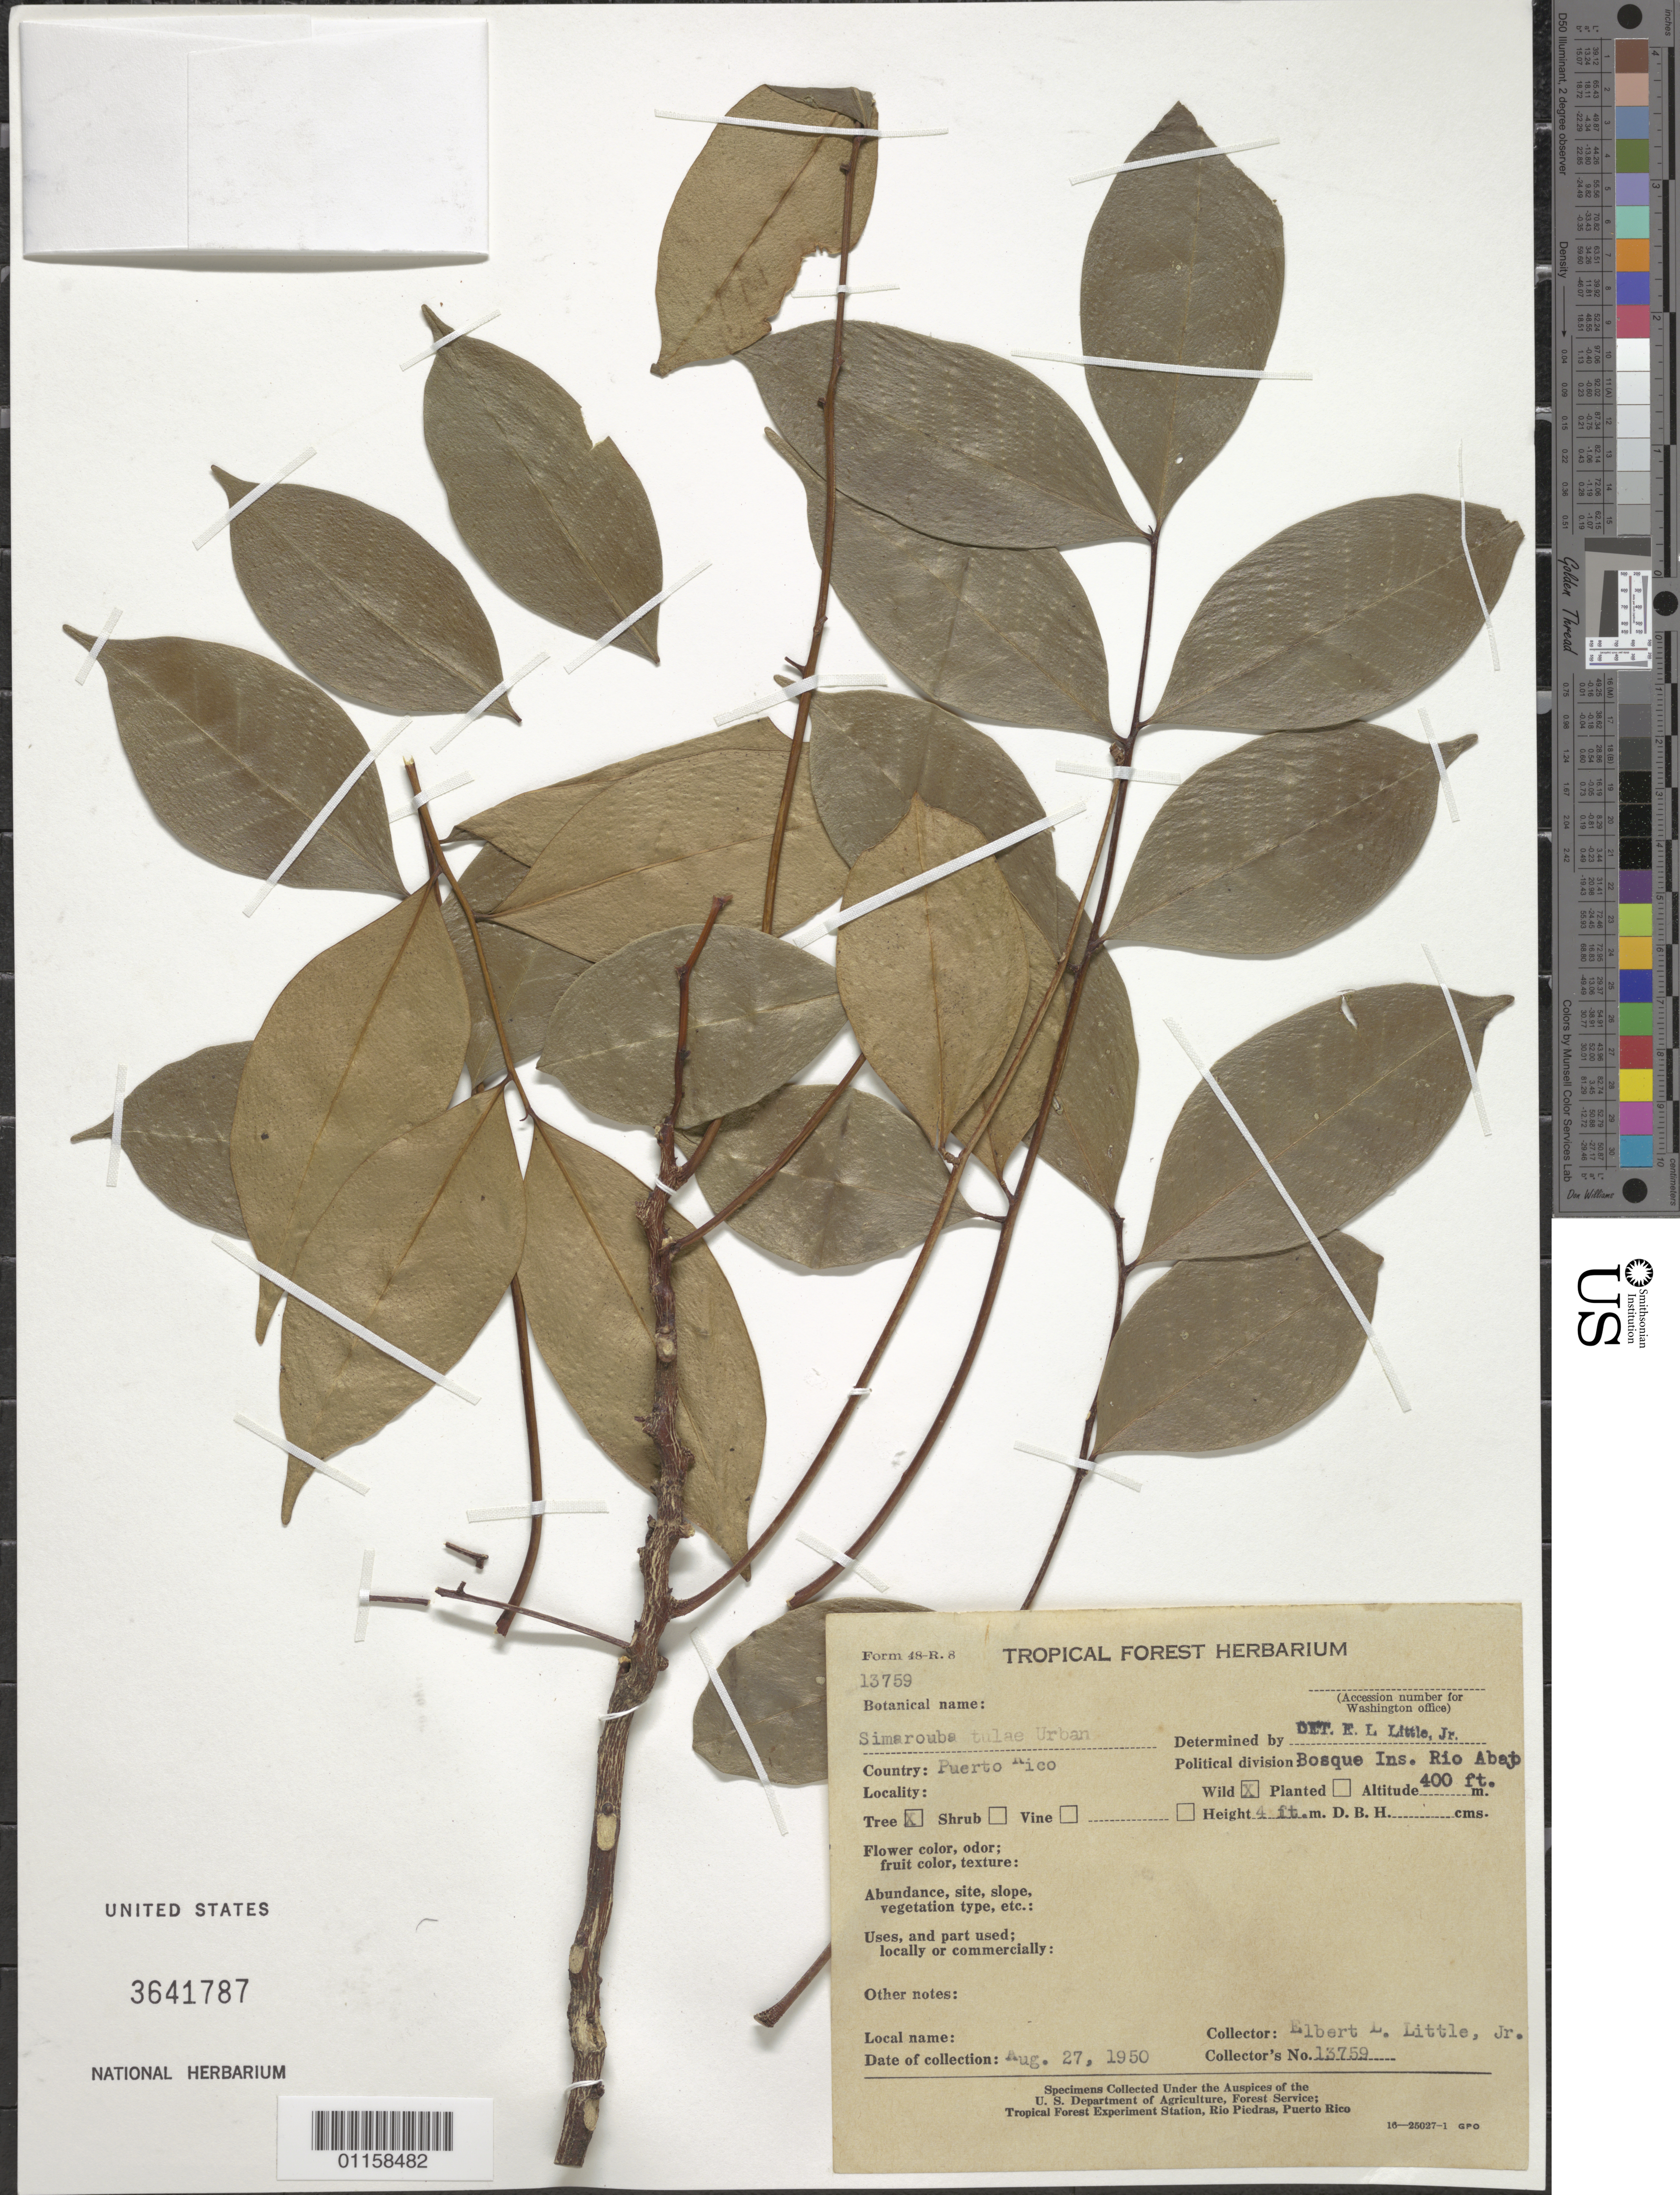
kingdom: Plantae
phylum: Tracheophyta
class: Magnoliopsida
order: Sapindales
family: Simaroubaceae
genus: Simarouba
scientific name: Simarouba tulae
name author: Urb.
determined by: Little, Elbert L., Jr., (FSSR), United States Department of Agriculture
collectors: E. L. Little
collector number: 13759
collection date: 1950-08-27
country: Puerto Rico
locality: Bosque Insular Río Abajo.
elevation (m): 122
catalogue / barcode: US 3641787